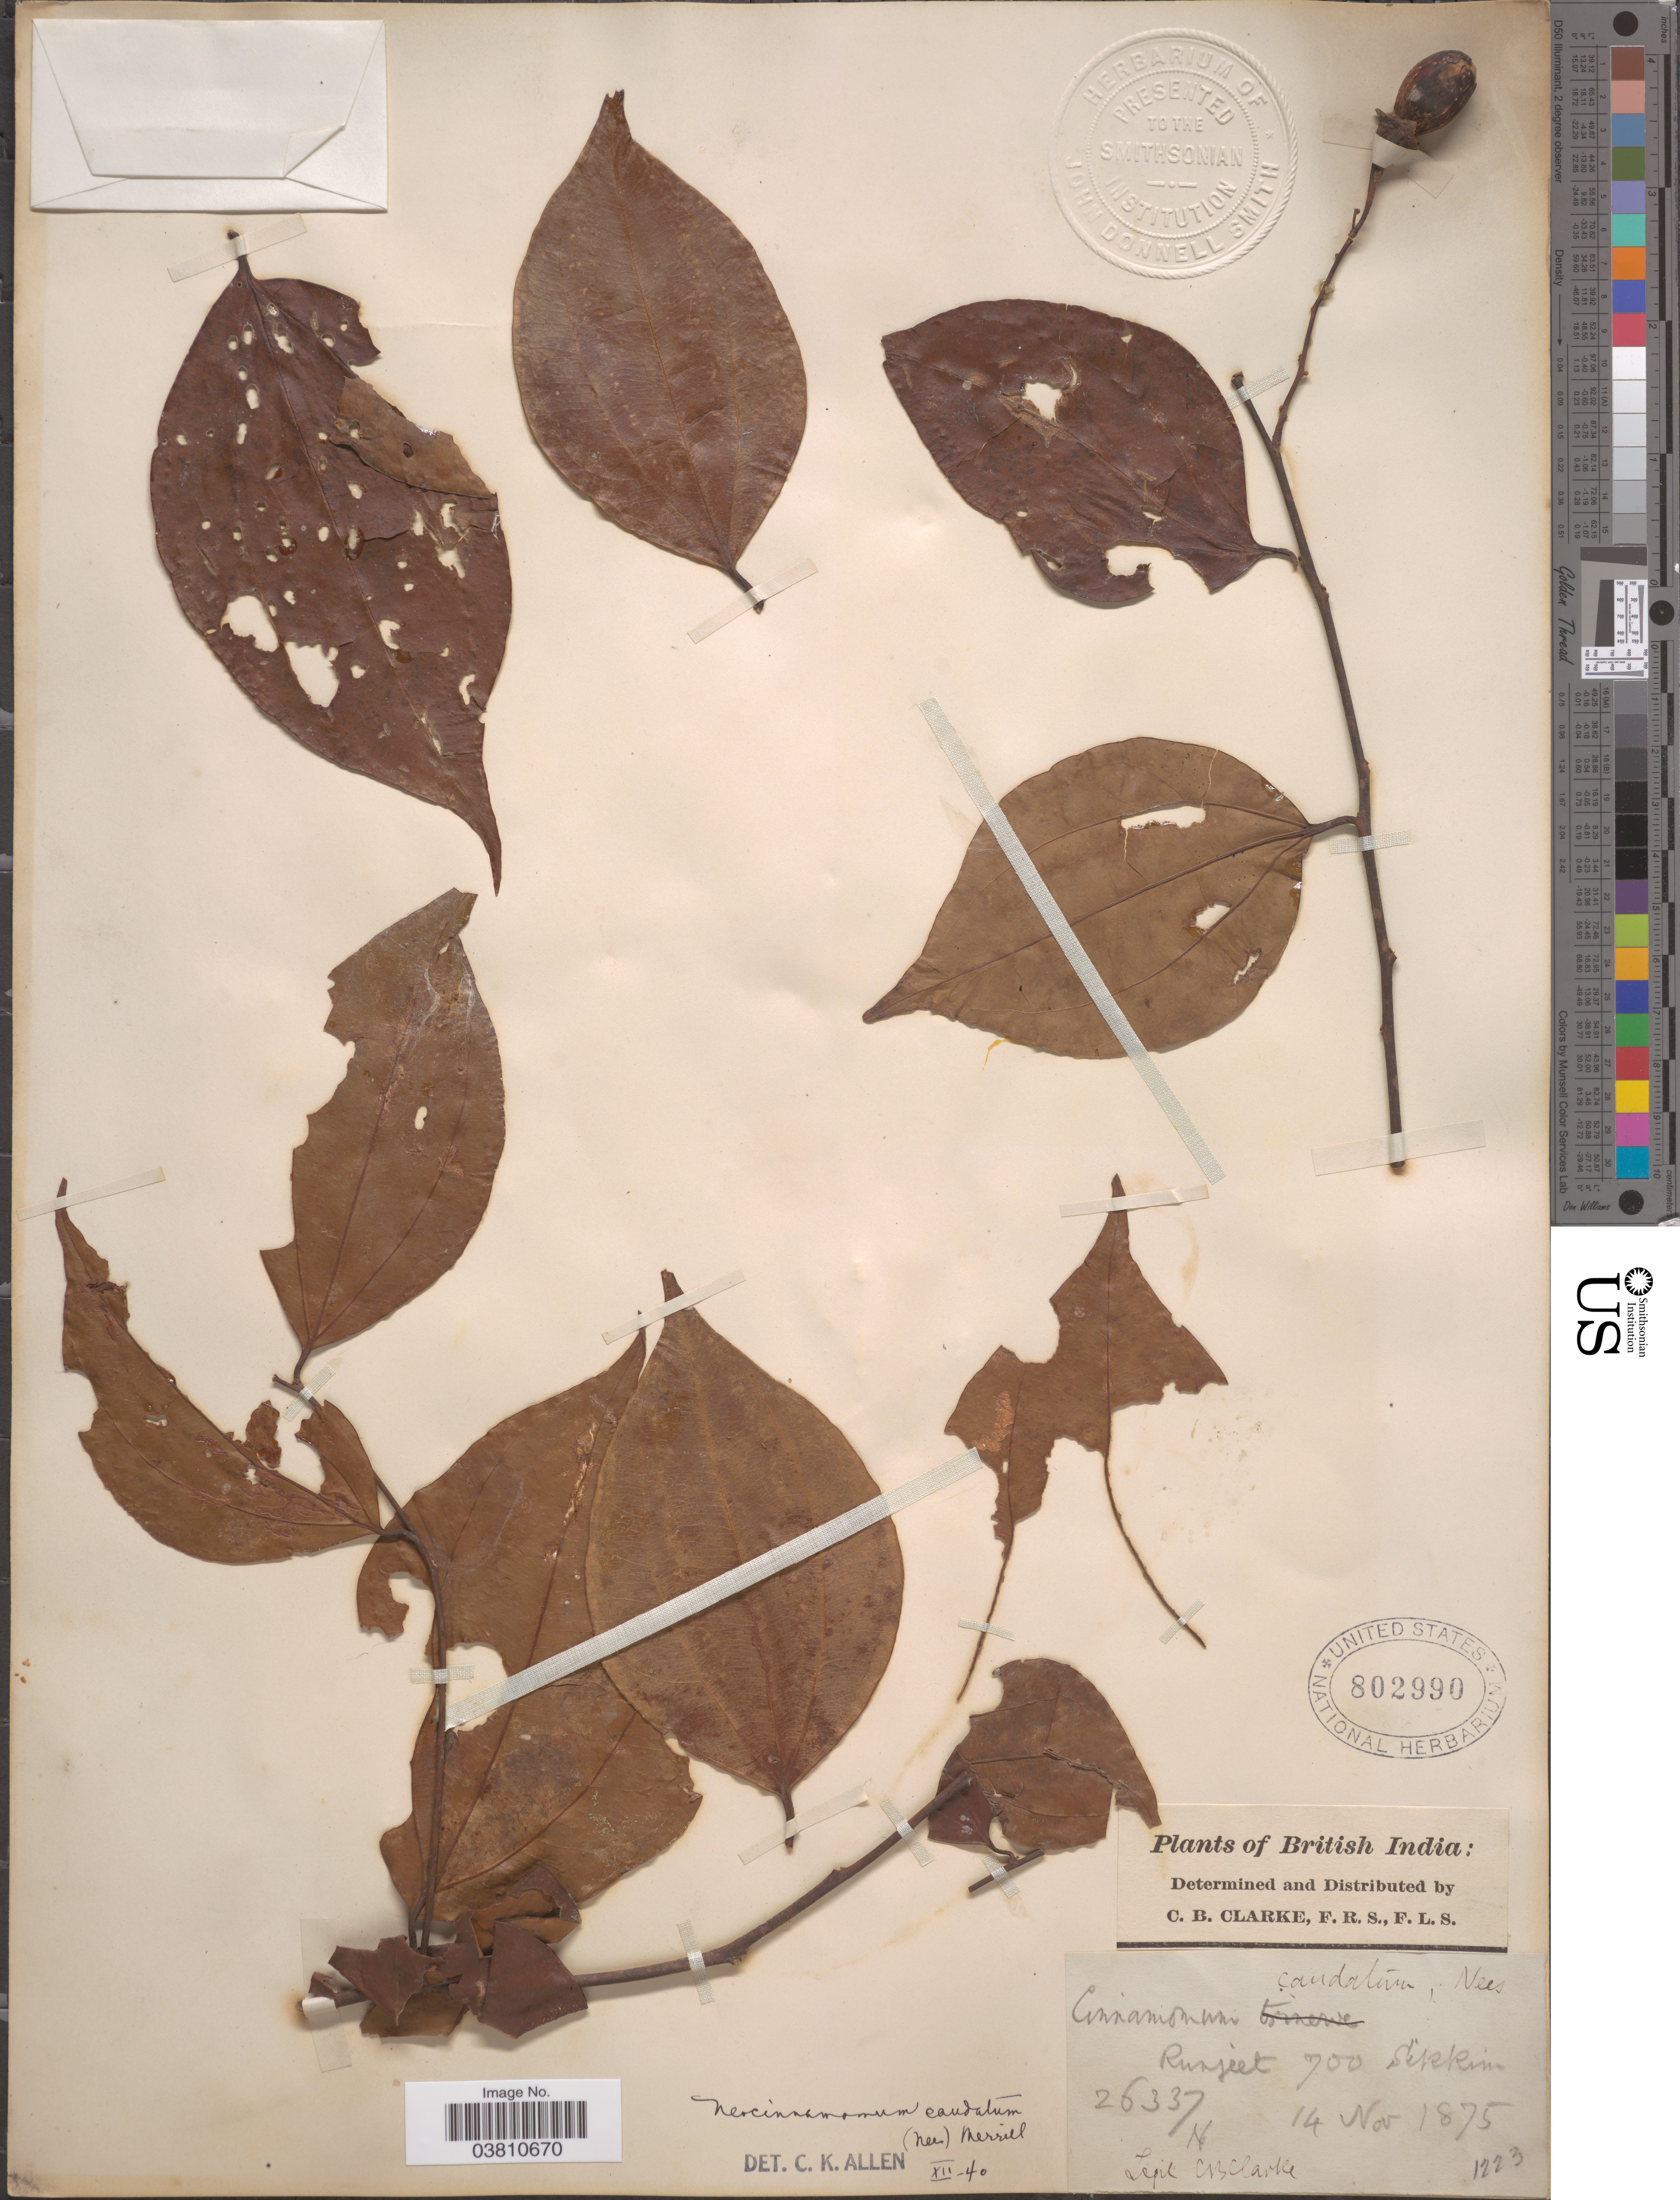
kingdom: Plantae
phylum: Tracheophyta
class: Magnoliopsida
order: Laurales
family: Lauraceae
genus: Neocinnamomum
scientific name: Neocinnamomum caudatum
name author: (Nees) Merr.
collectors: C. B. Clarke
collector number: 26337N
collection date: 1875-11-14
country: India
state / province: Sikkim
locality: British India. Runjeet.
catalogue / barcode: US 802990